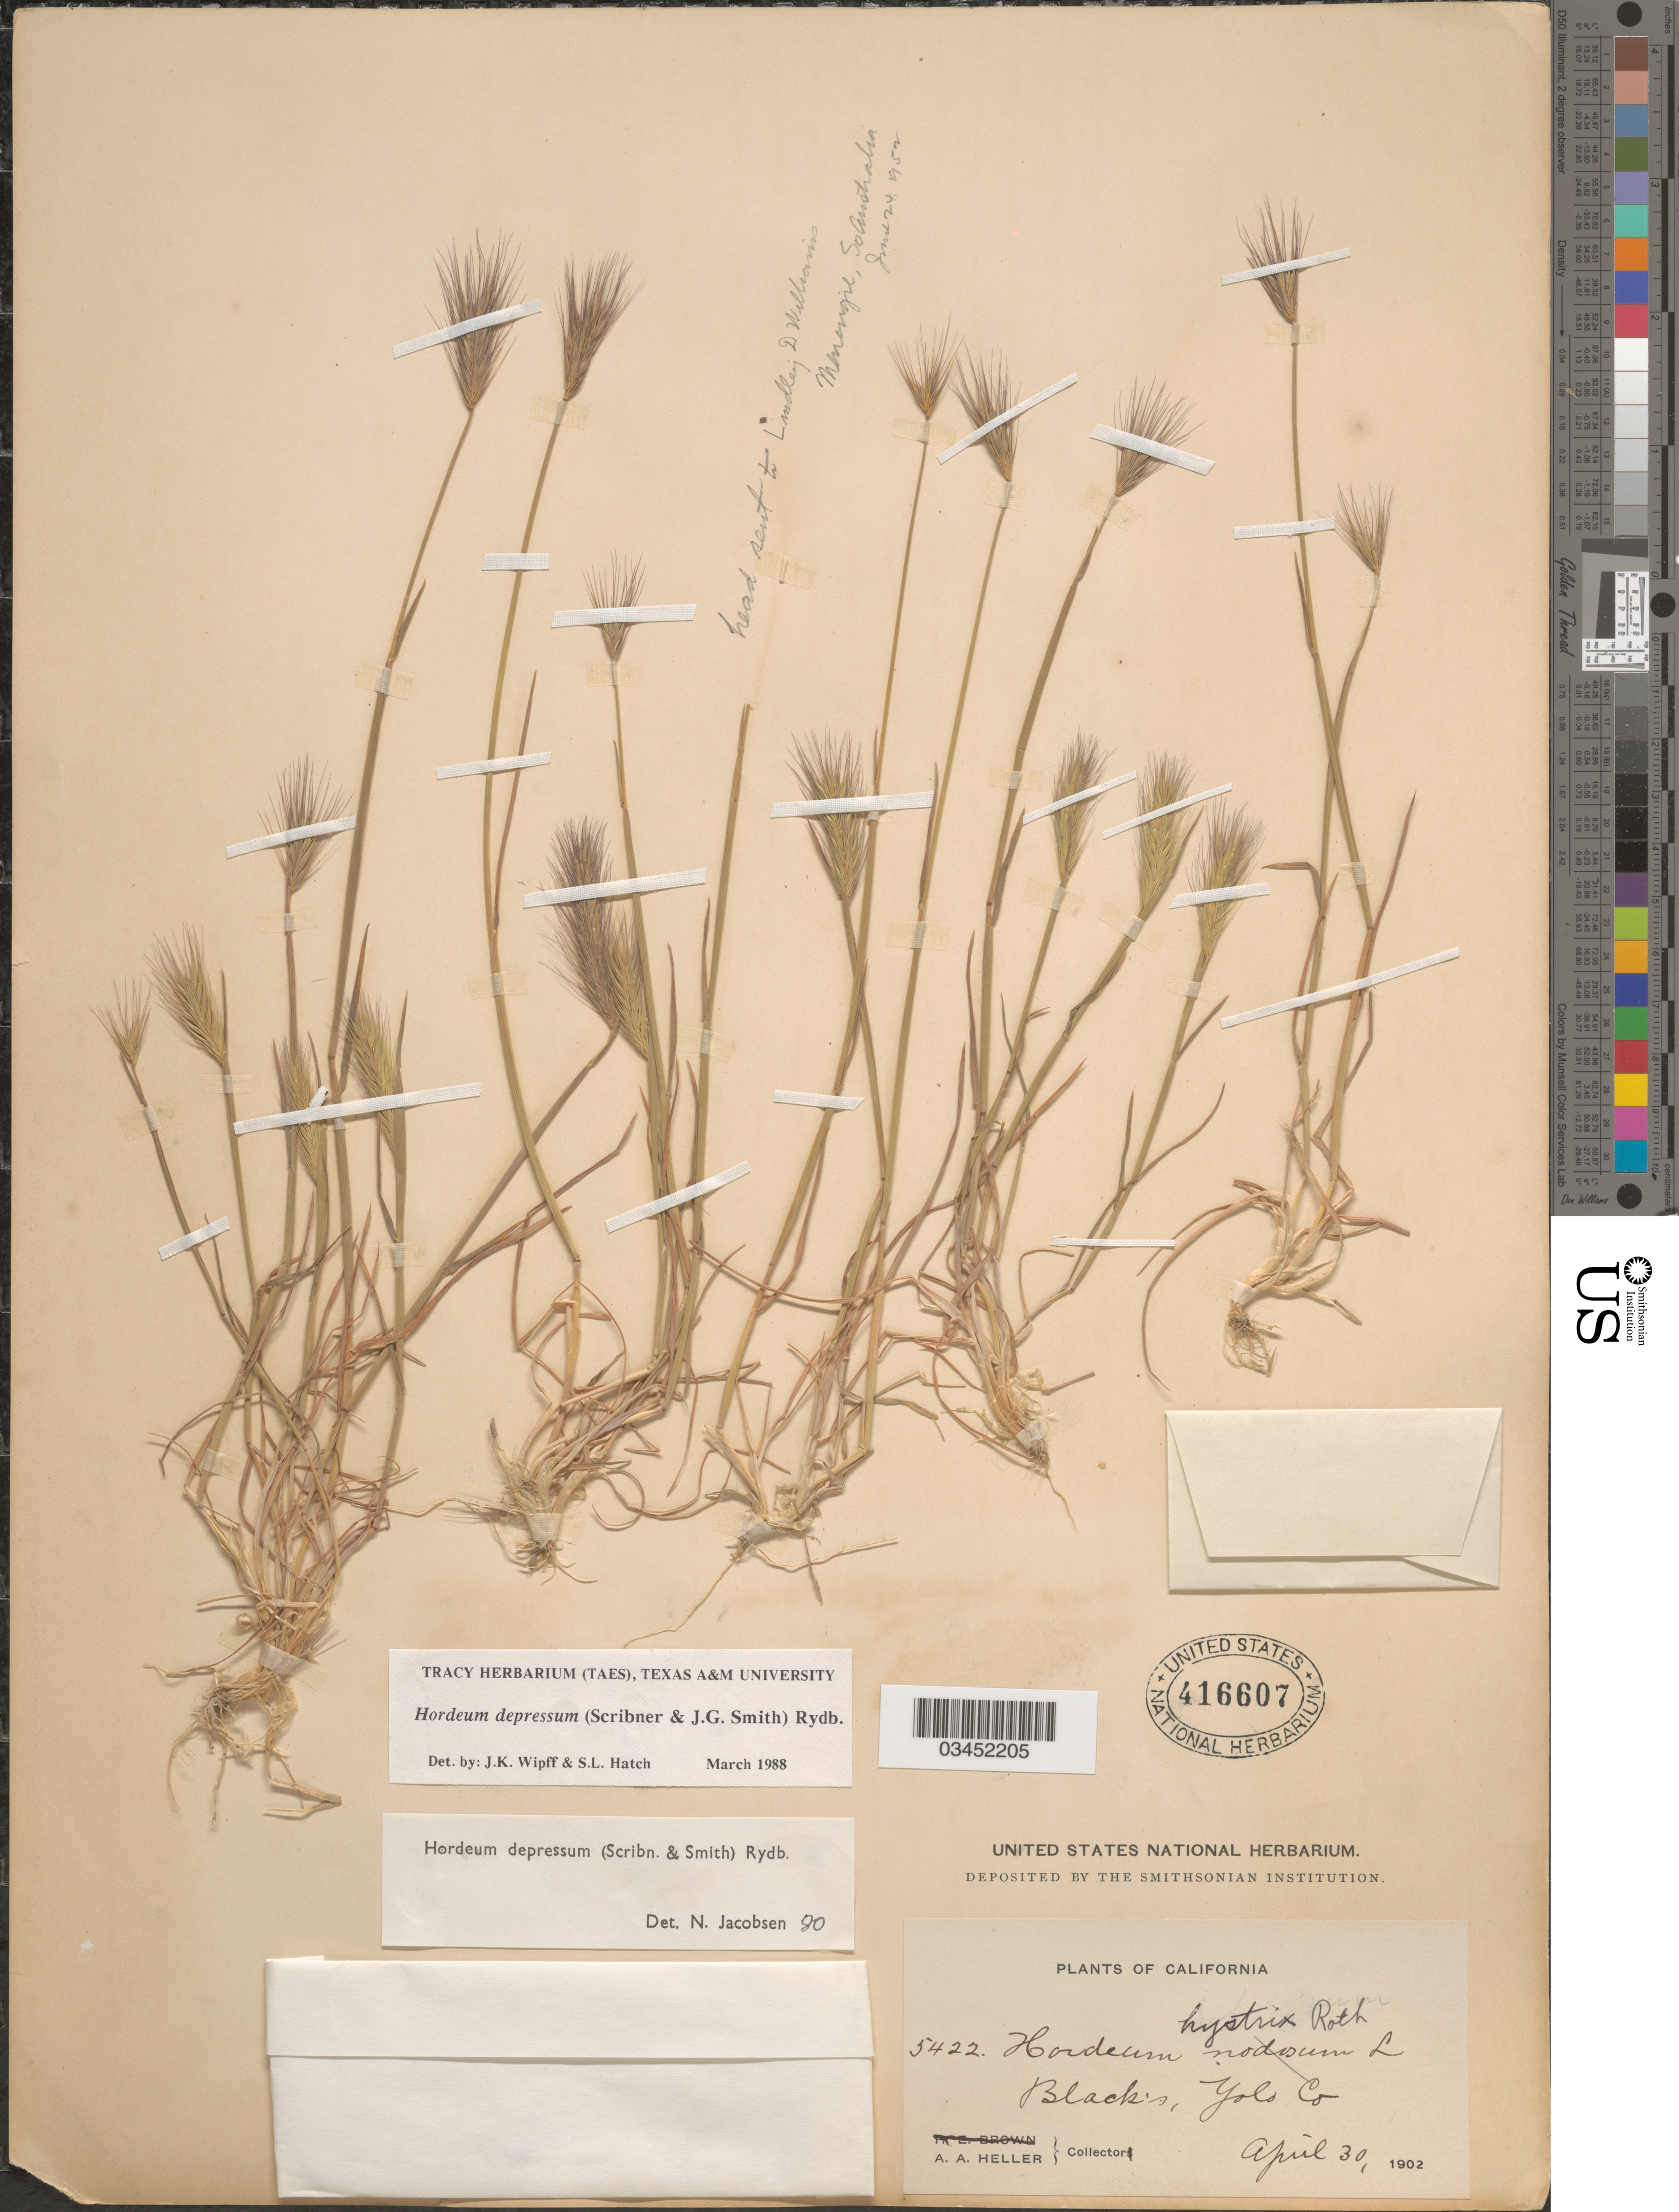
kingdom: Plantae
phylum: Tracheophyta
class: Liliopsida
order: Poales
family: Poaceae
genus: Hordeum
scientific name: Hordeum depressum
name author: (Scribn. & J.G. Sm.) Rydb.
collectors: A. A. Heller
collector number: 5422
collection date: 1902-04-30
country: United States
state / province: California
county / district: Yolo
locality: Black's, Yolo Co.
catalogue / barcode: US 416607